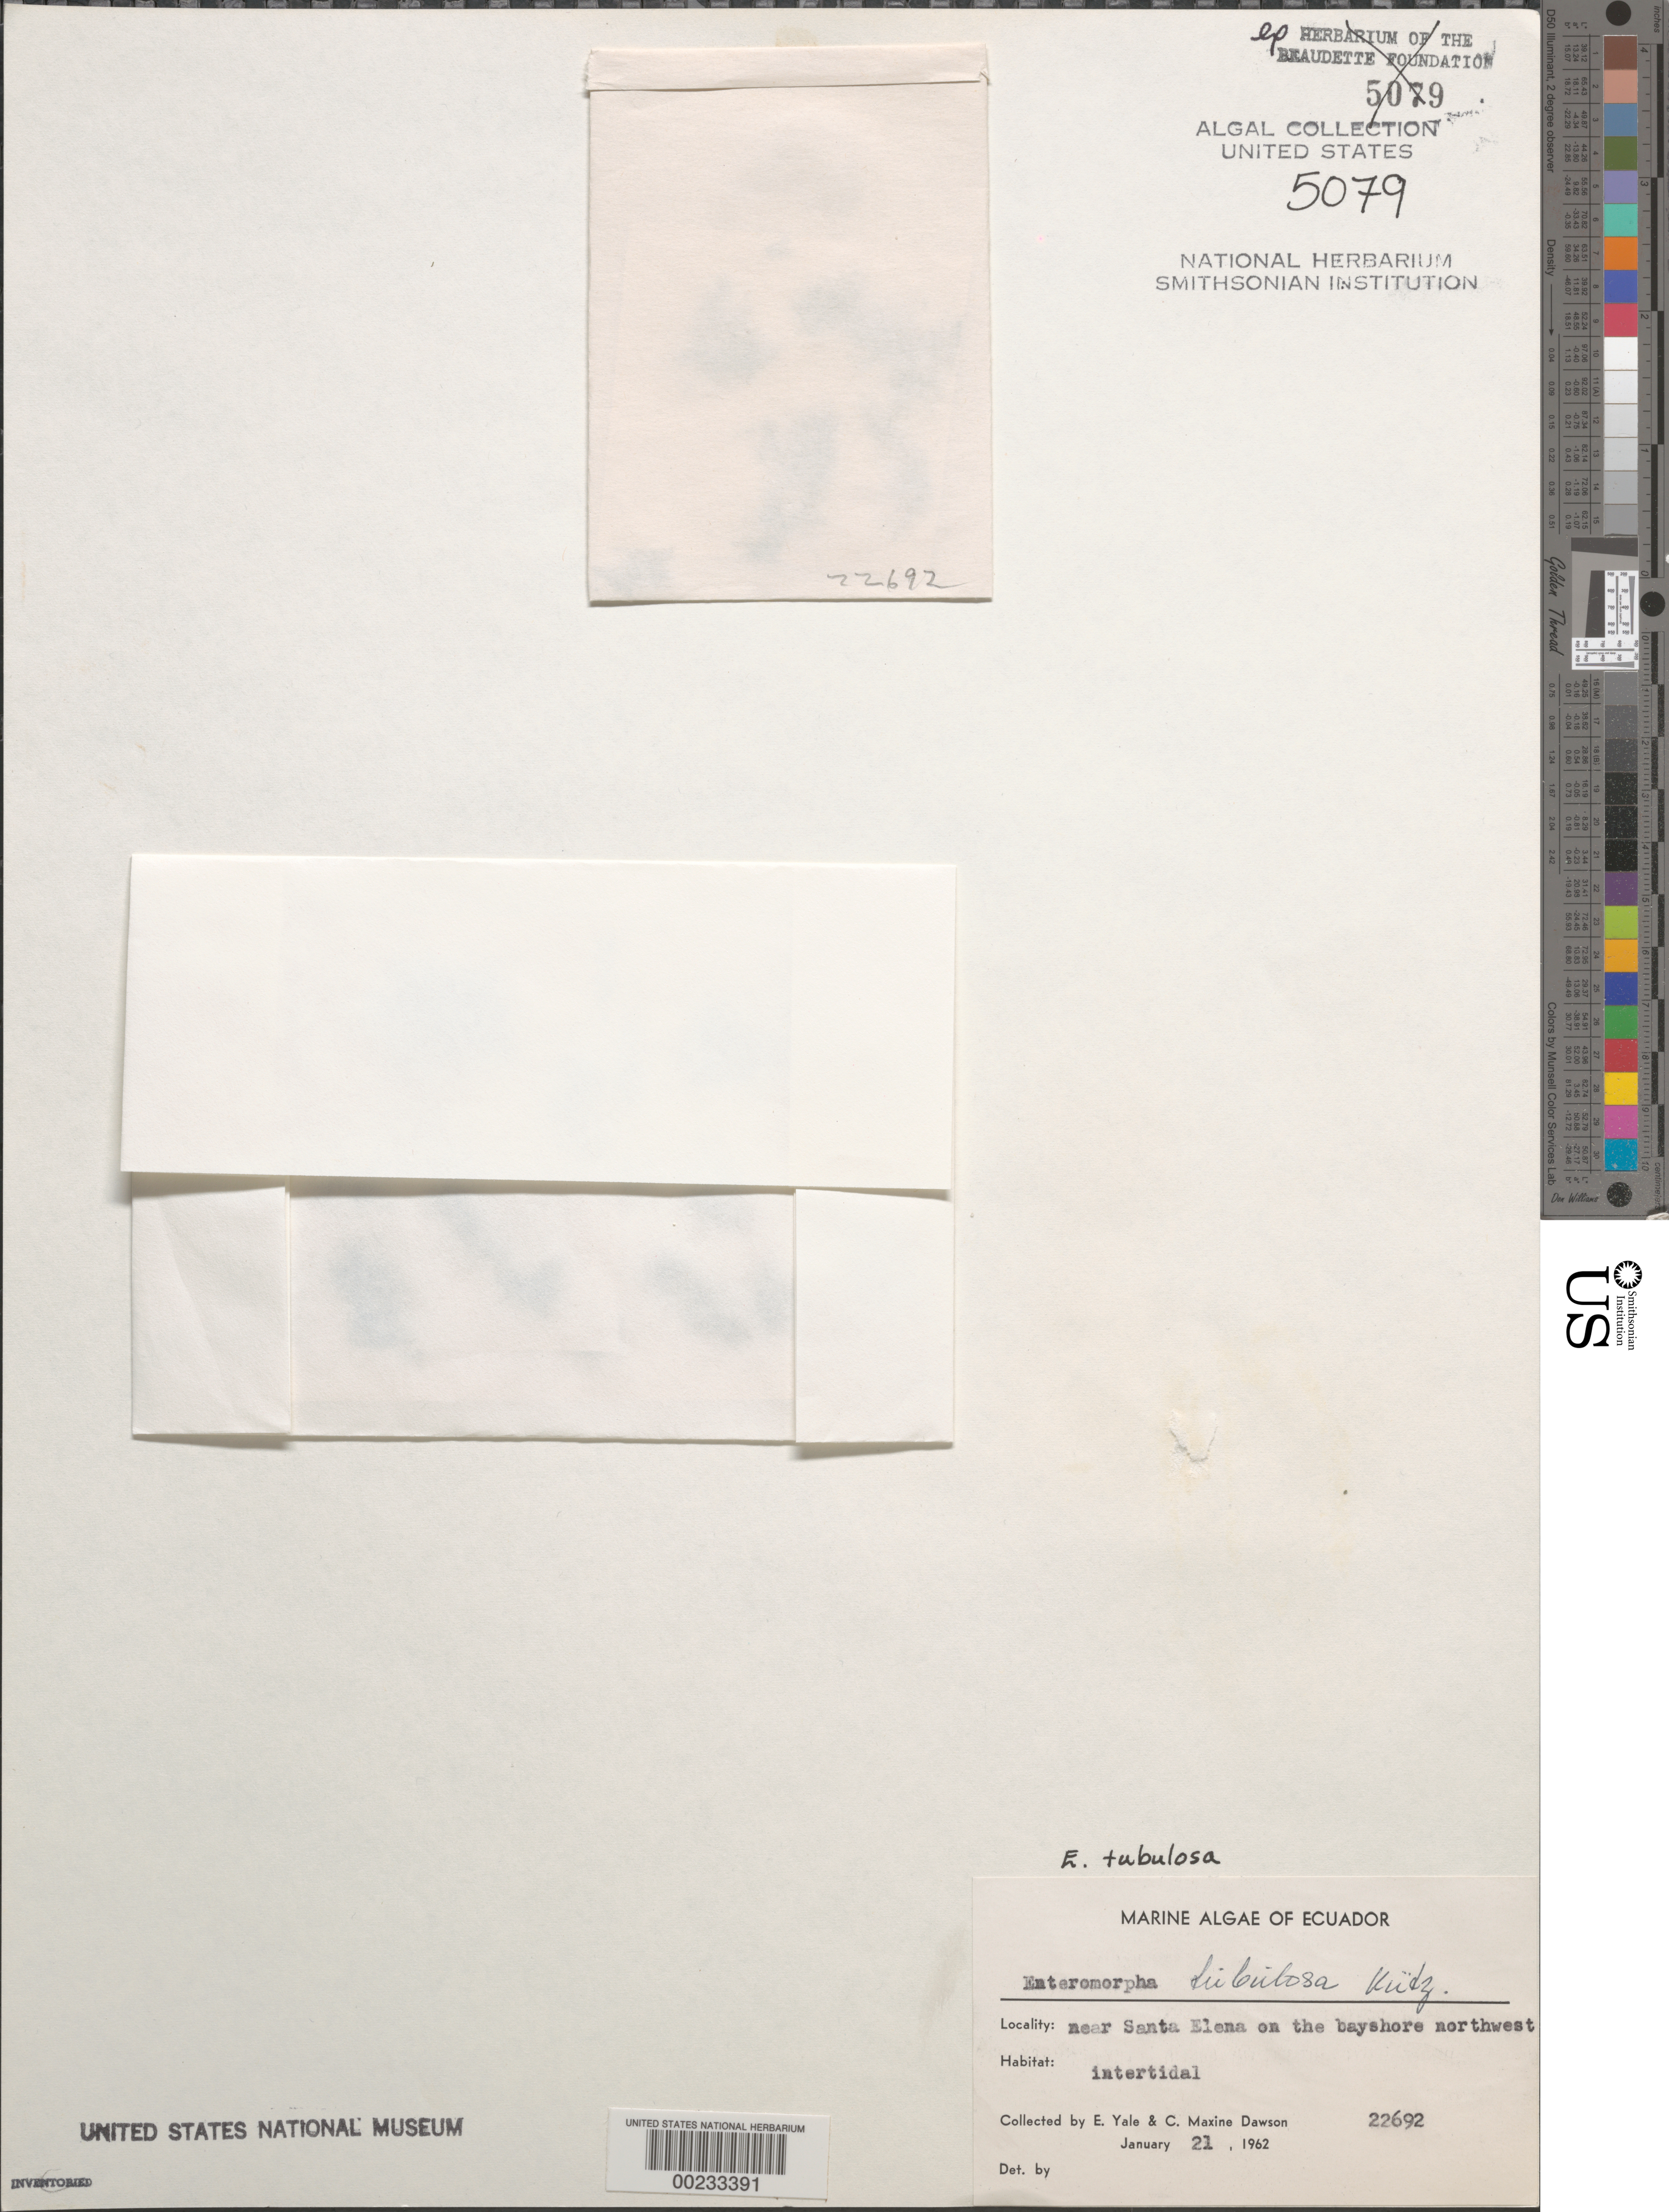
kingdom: Plantae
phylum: Chlorophyta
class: Ulvophyceae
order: Ulvales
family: Ulvaceae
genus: Ulva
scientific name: Ulva flexuosa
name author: Wulfen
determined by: Algae name updating Project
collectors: E. Y. Dawson & C. M. Dawson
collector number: EYD 22692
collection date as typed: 21 Jan 1962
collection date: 1962-01-21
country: Ecuador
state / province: Guayas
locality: Near Santa Elena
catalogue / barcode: US 5079